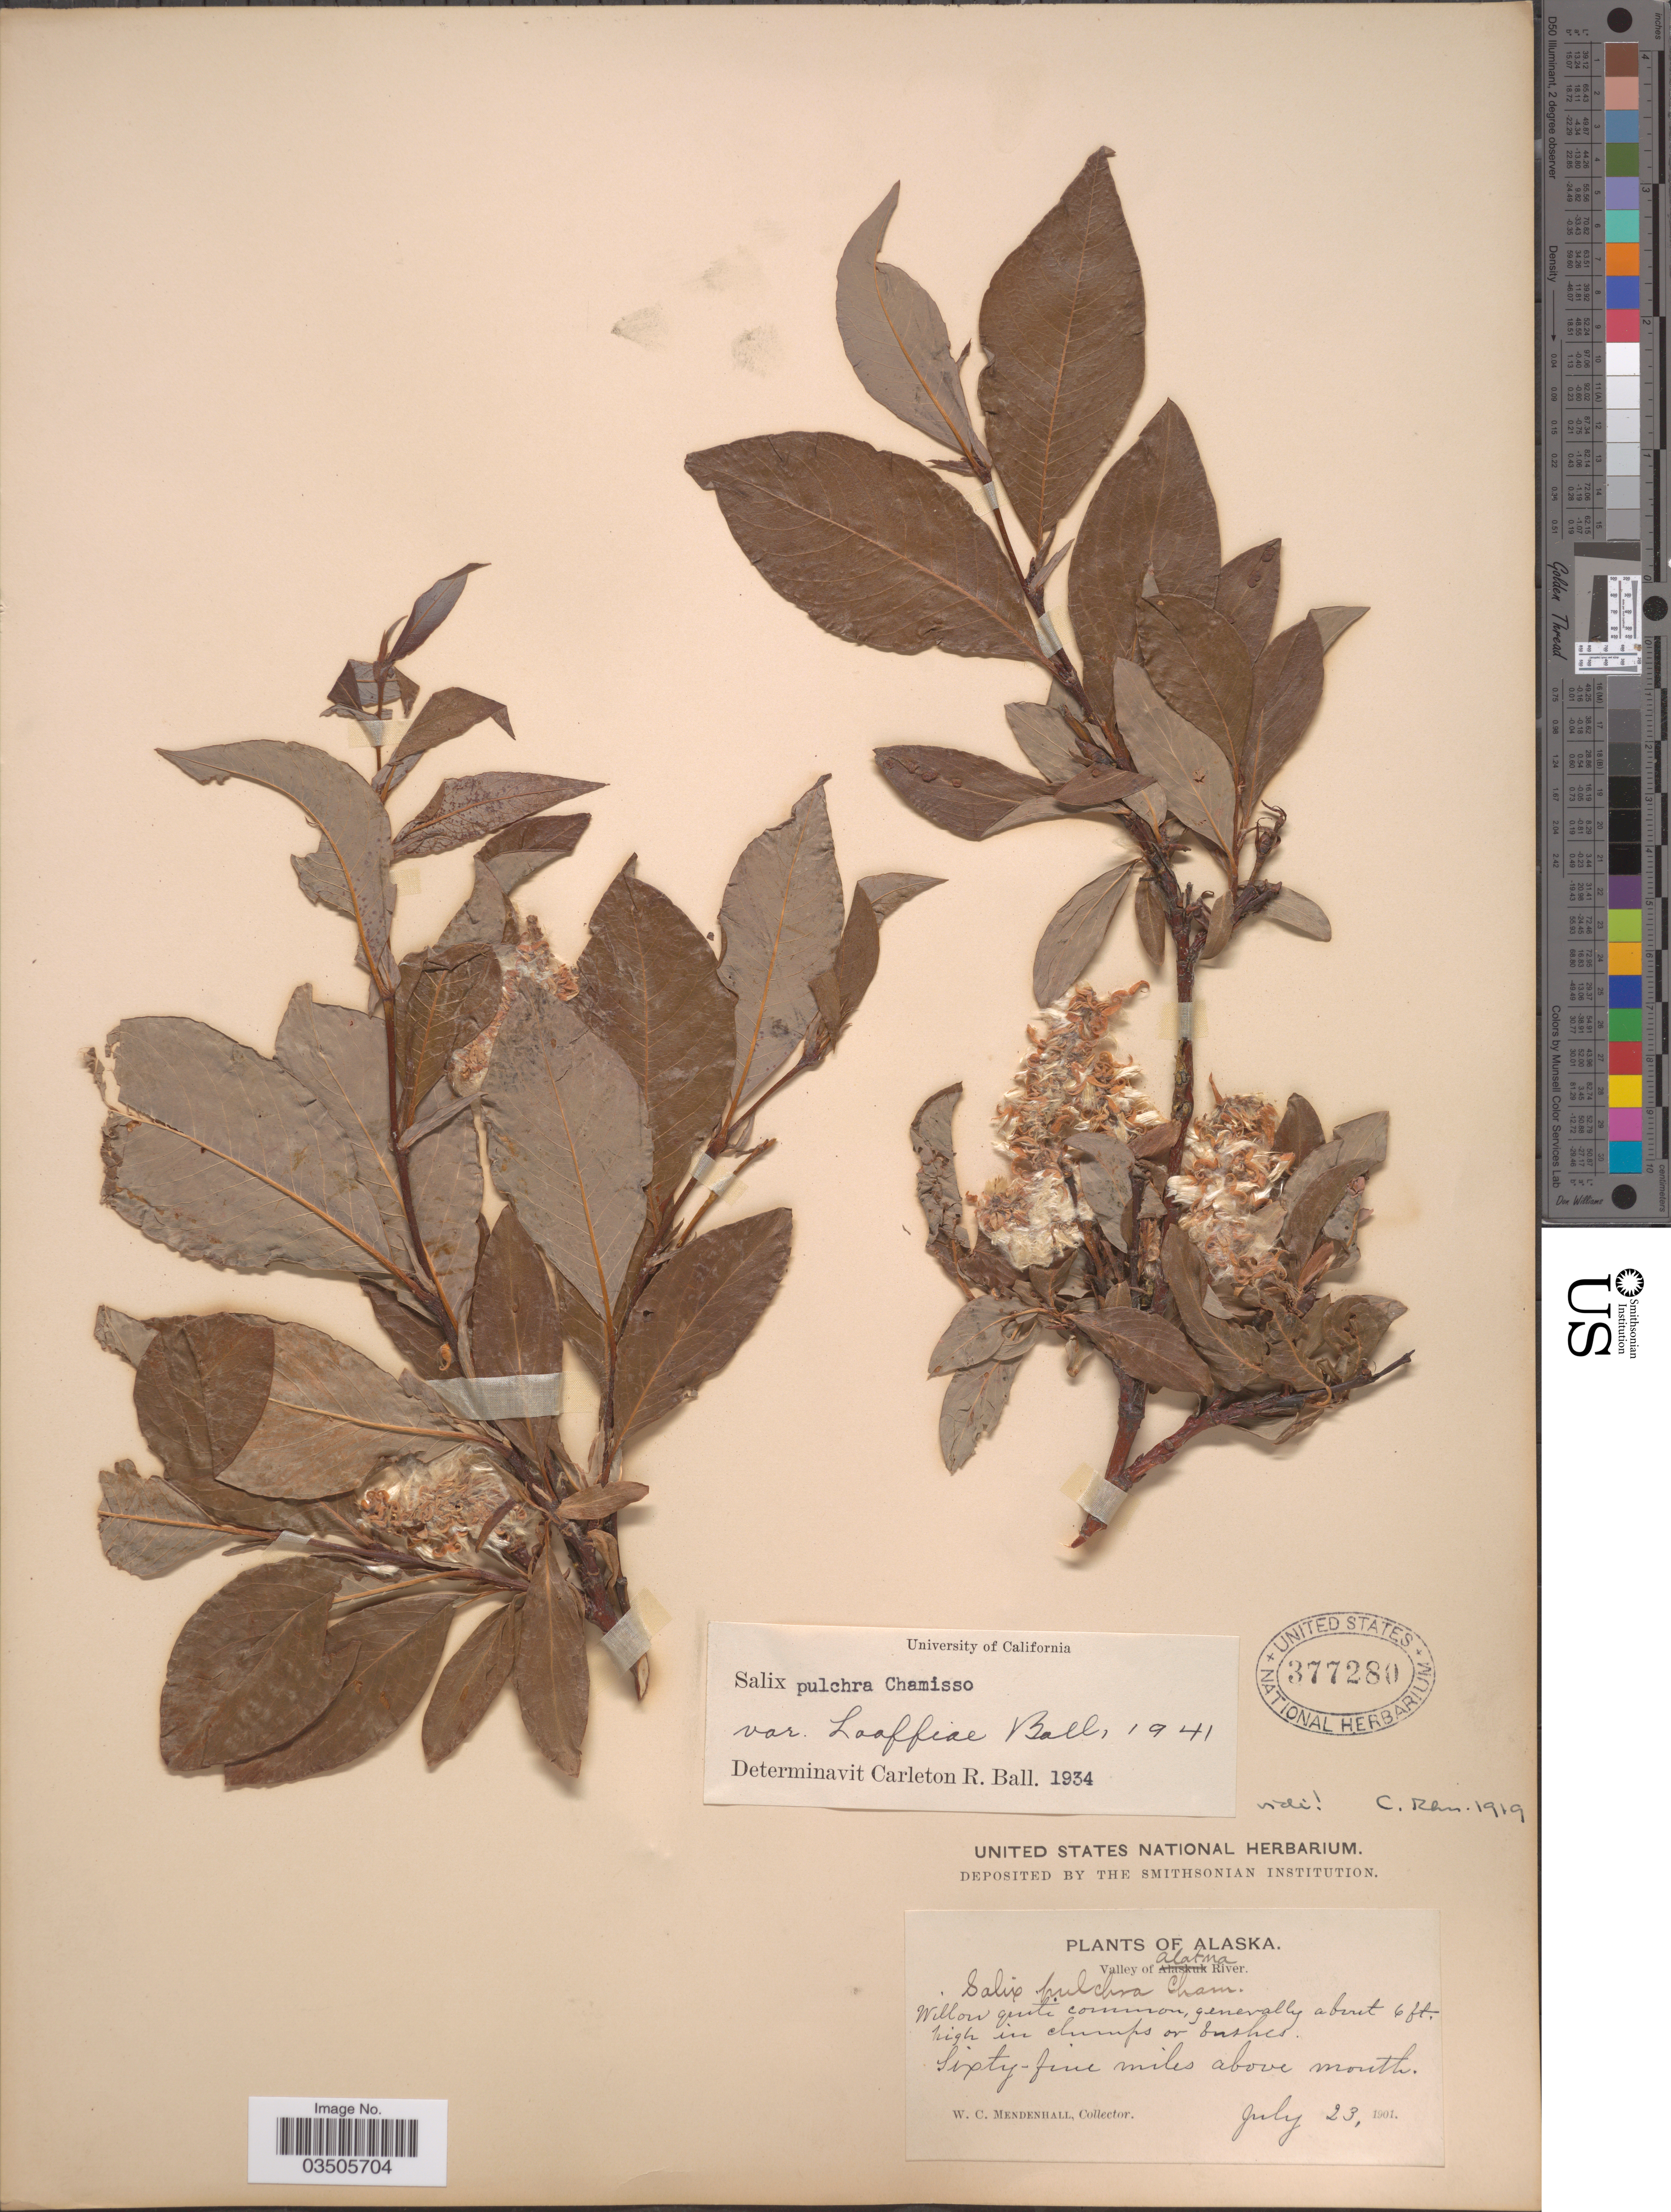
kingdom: Plantae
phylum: Tracheophyta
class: Magnoliopsida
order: Malpighiales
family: Salicaceae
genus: Salix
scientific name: Salix pulchra var. looffiae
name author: C.R. Ball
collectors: W. Mendenhall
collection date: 1901-07-23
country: United States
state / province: Alaska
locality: Valley of Alatna River. Sixty-five miles above mouth.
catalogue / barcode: US 377280